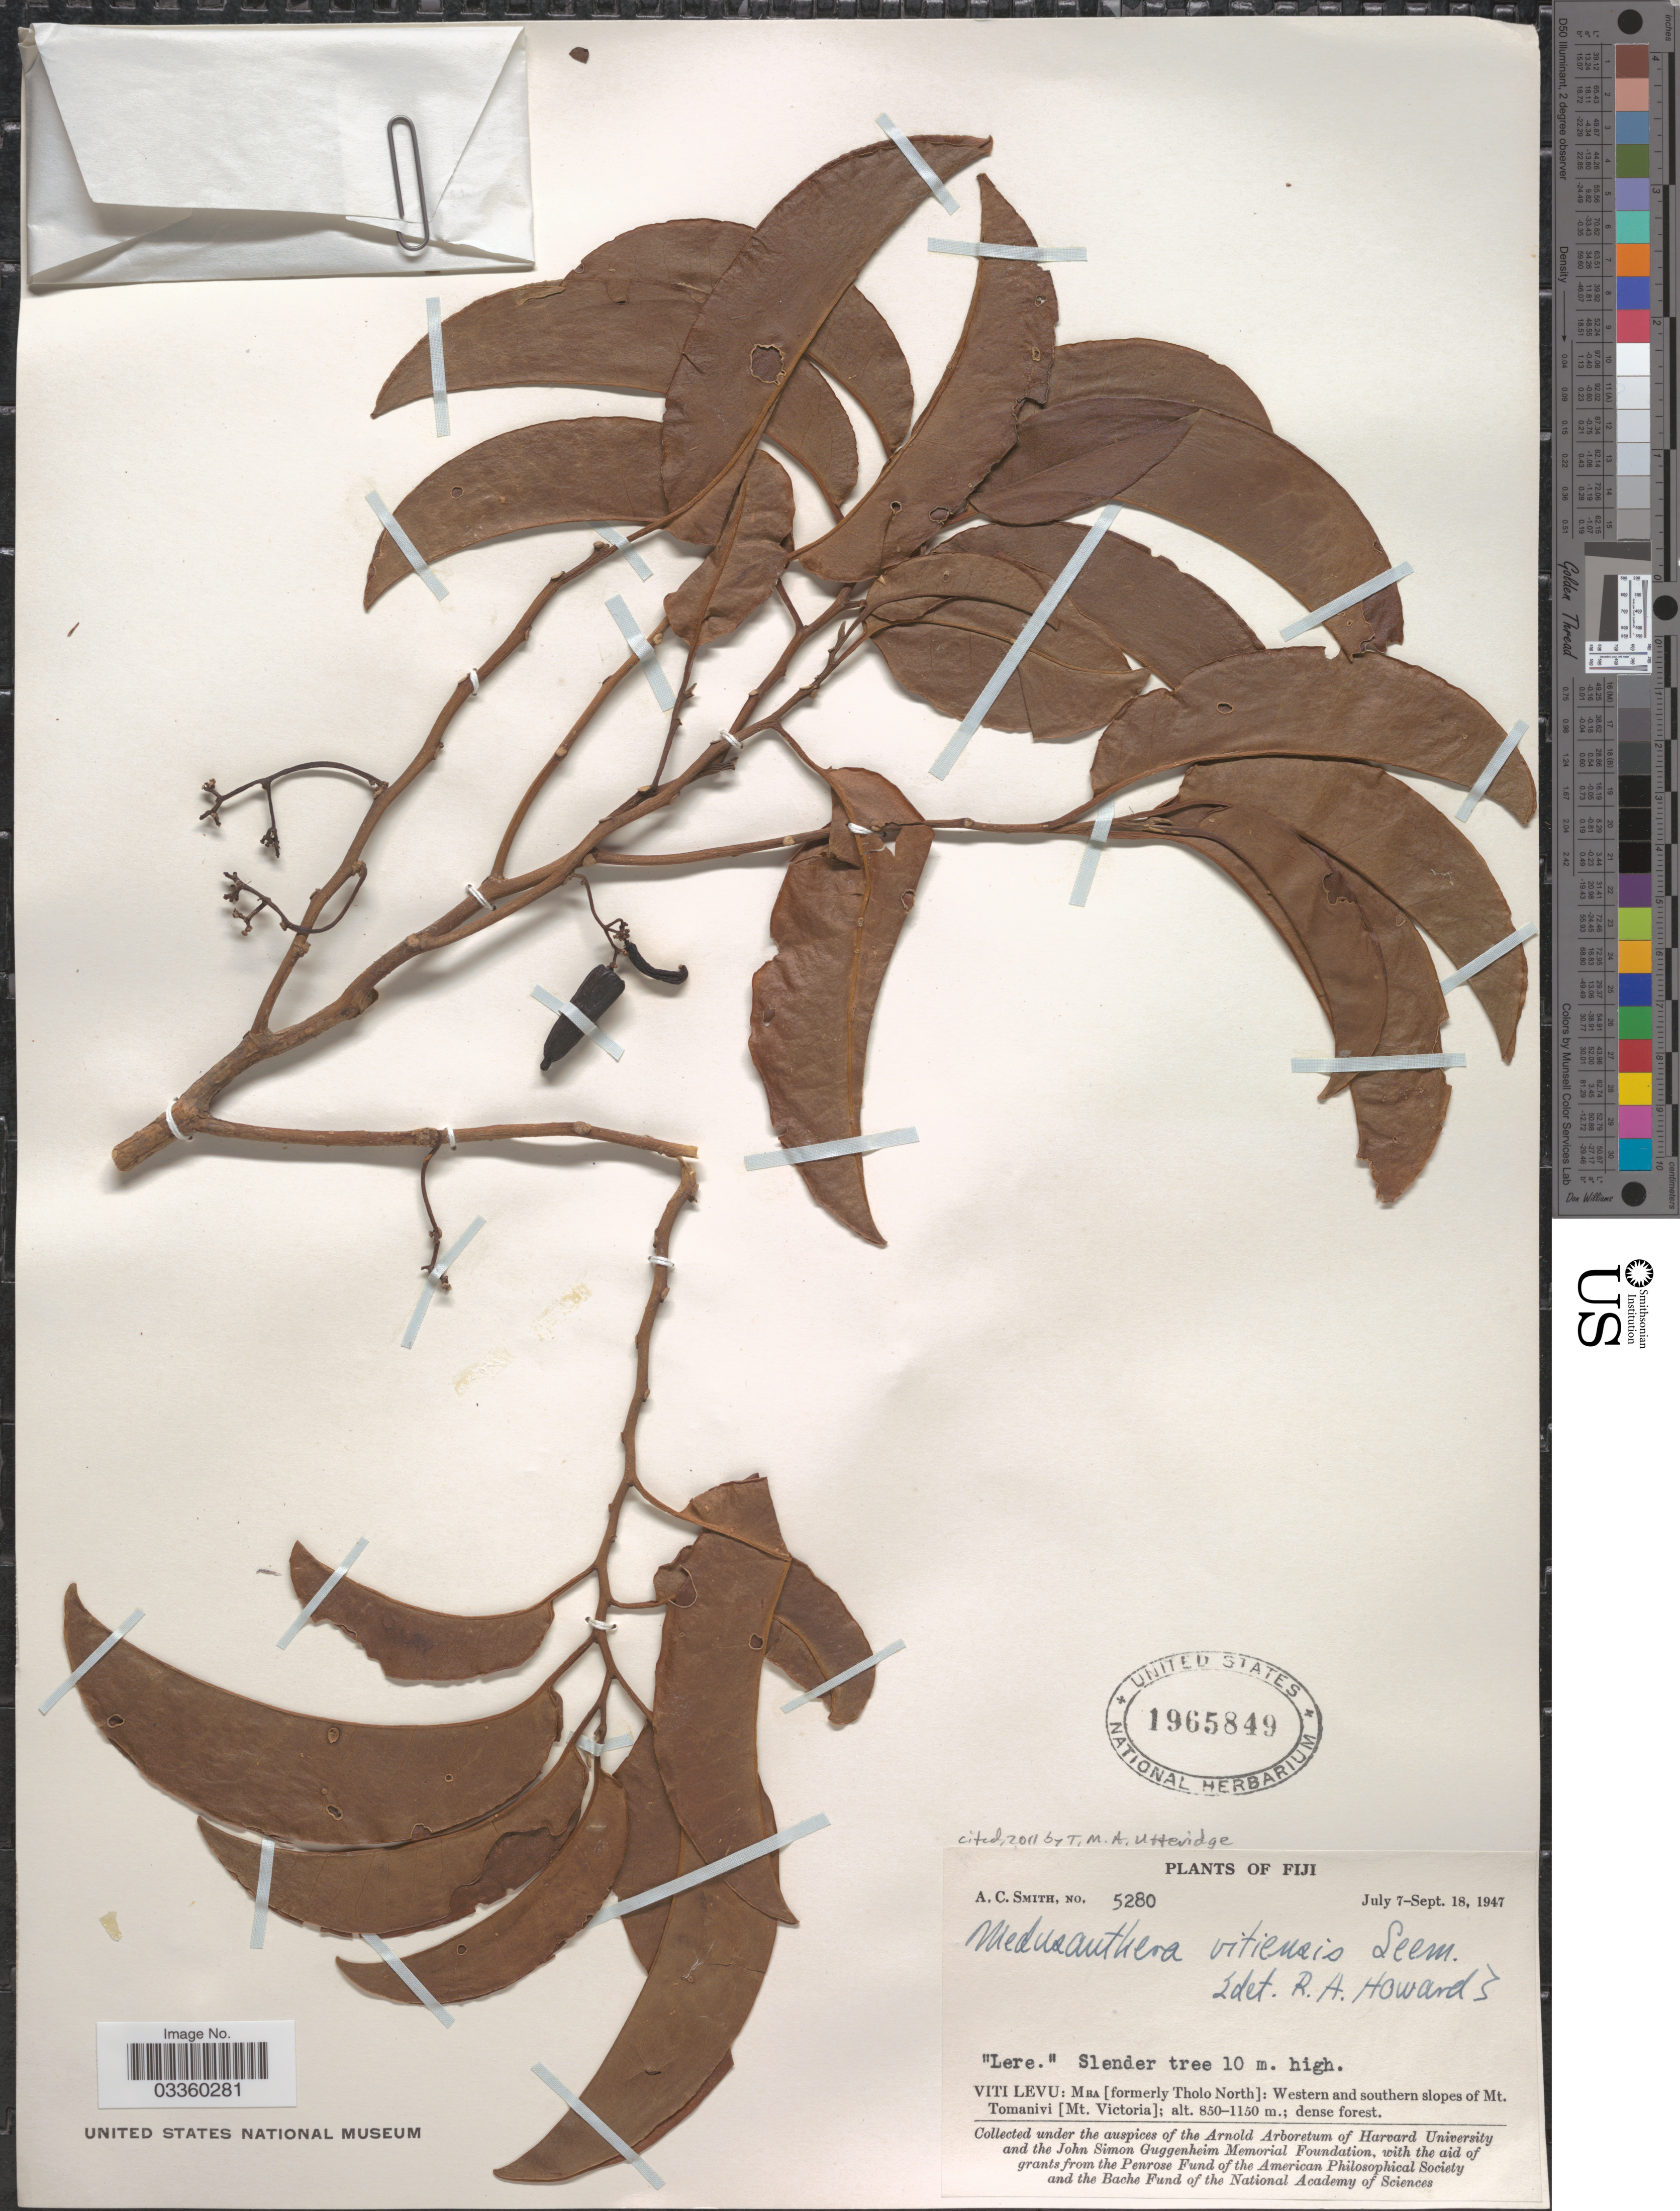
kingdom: Plantae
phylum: Tracheophyta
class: Magnoliopsida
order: Cardiopteridales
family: Stemonuraceae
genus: Medusanthera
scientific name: Medusanthera vitiensis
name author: Seem.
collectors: A. C. Smith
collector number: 5280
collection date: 1947-07-07/1947-09-18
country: Fiji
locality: Viti Levu: MBA [formerly Tholo North]: Western and southern slopes of Mt. Tomanivi [Mt. Victoria].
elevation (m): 850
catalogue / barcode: US 1965849